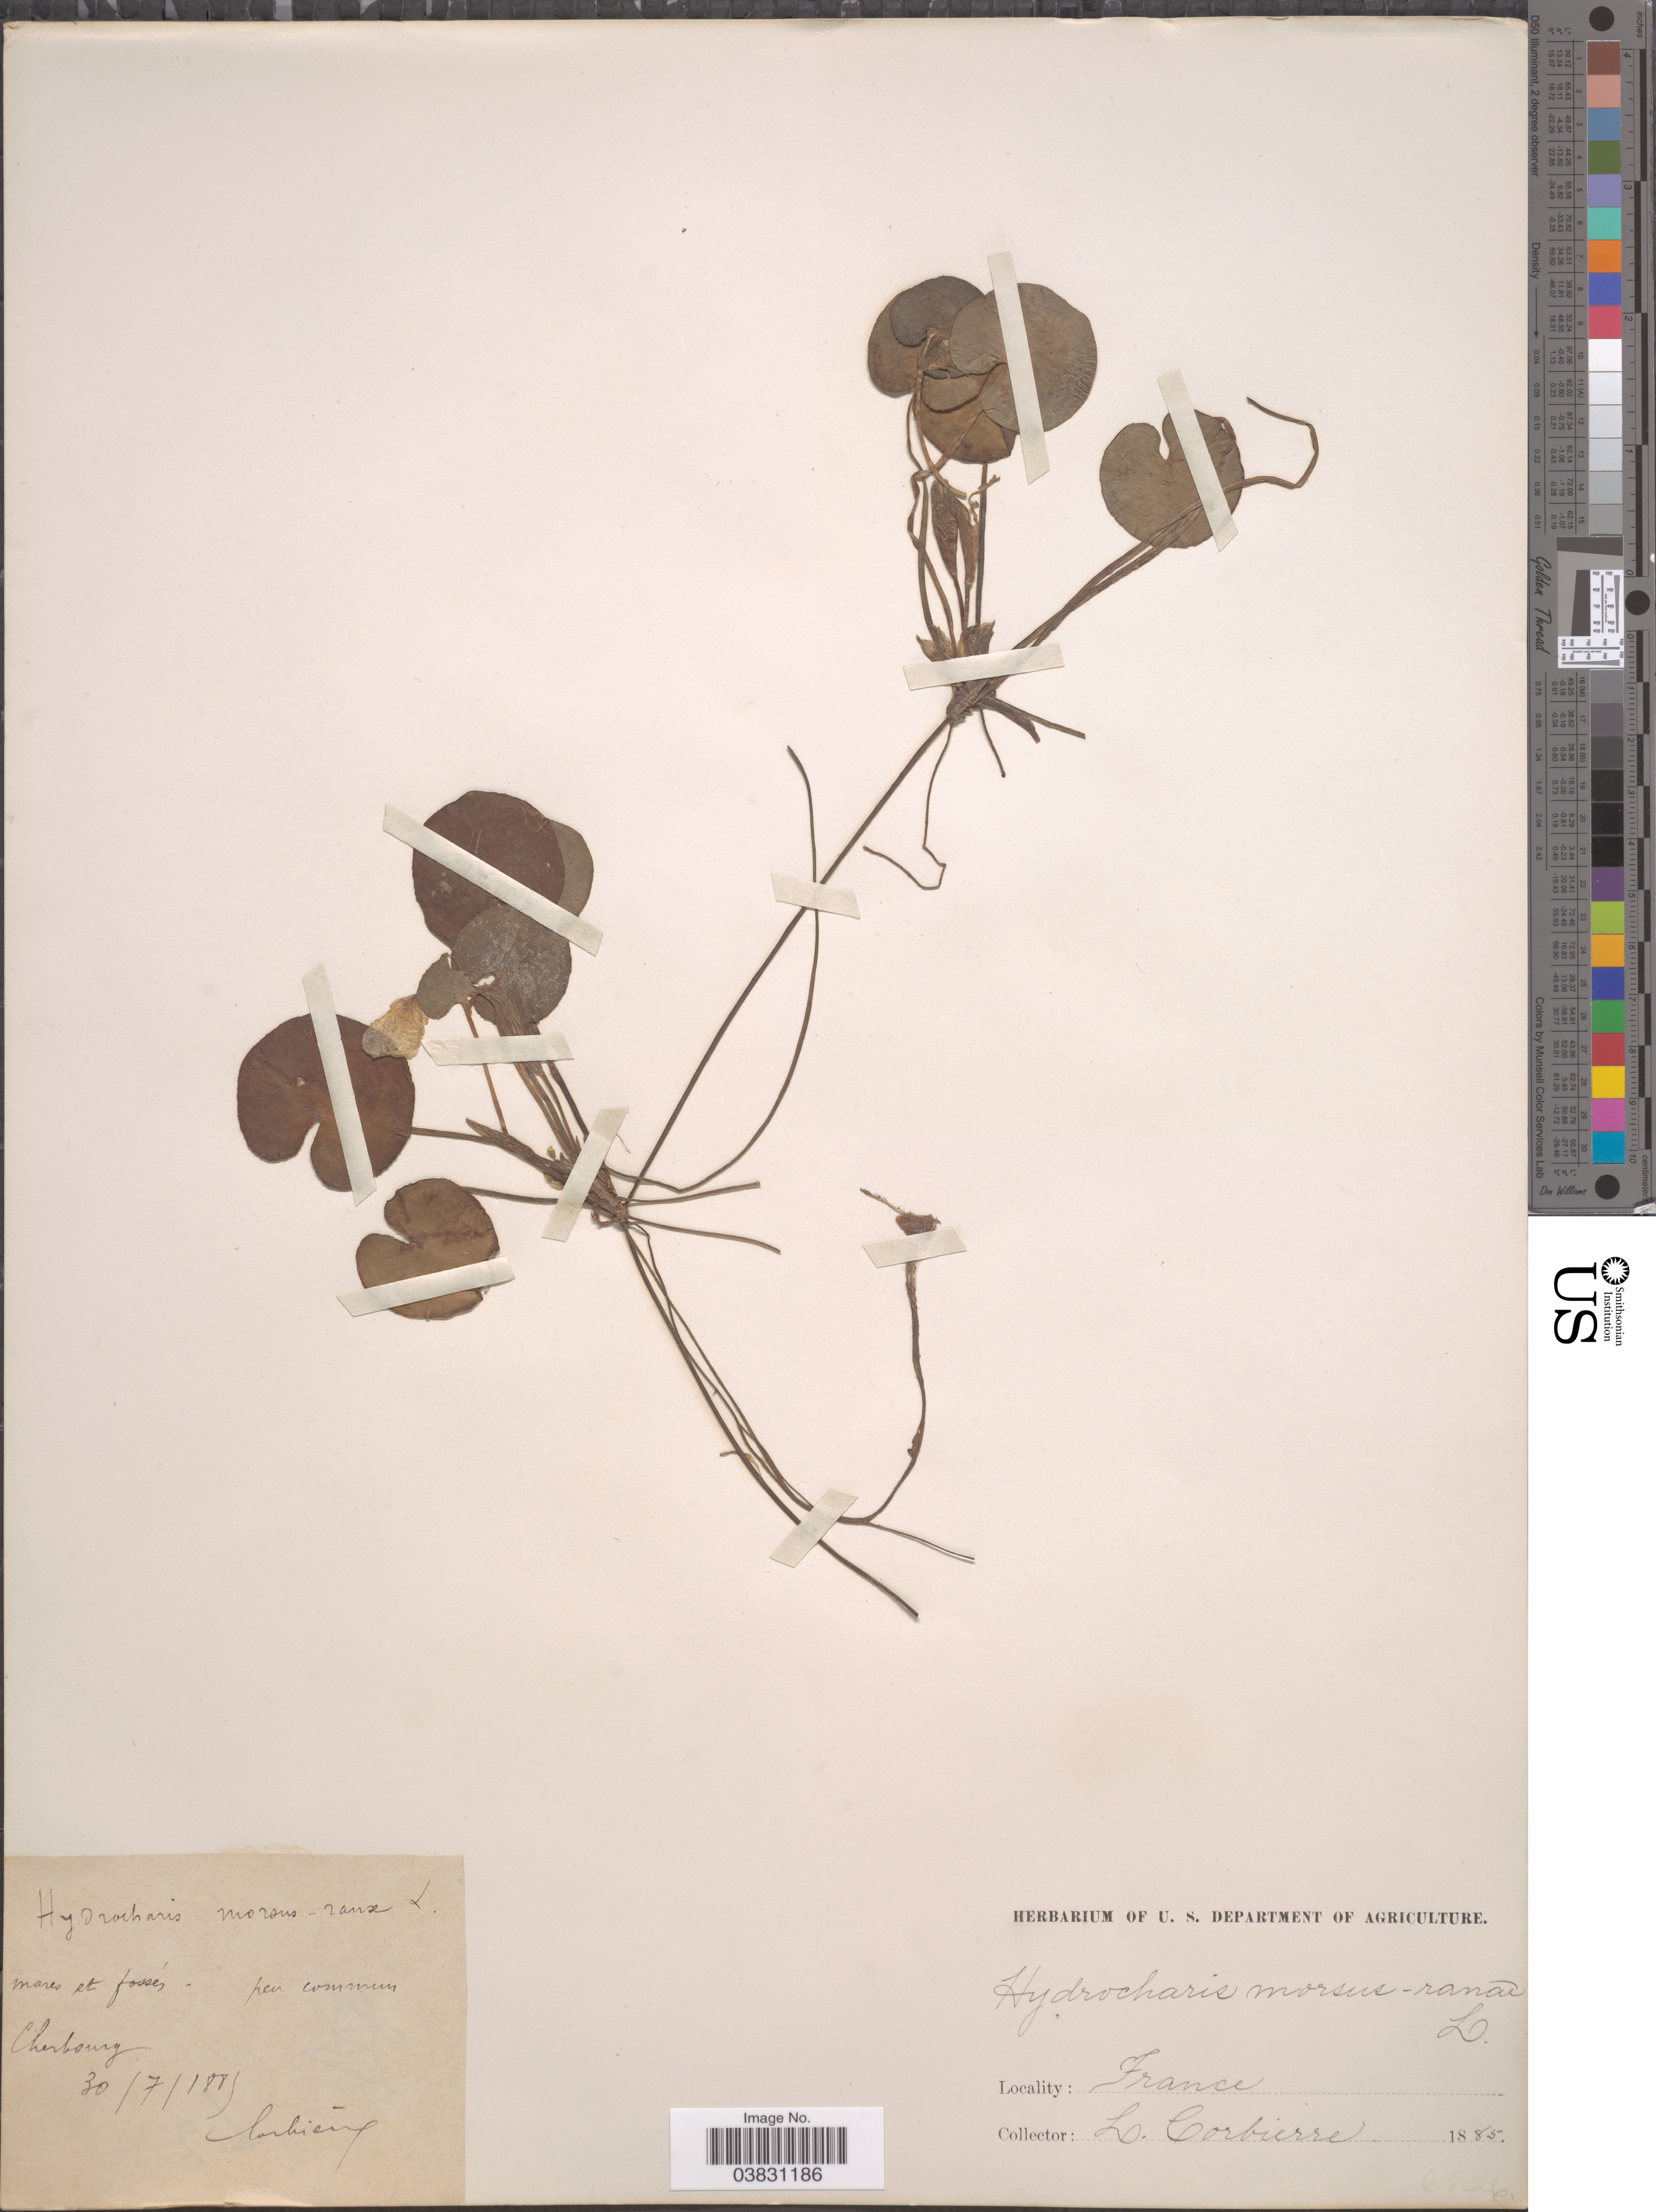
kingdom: Plantae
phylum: Tracheophyta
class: Liliopsida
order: Alismatales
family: Hydrocharitaceae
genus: Hydrocharis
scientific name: Hydrocharis morsus-ranae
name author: L.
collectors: L. Corbière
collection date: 1885-07-30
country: France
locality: Cherbourg.